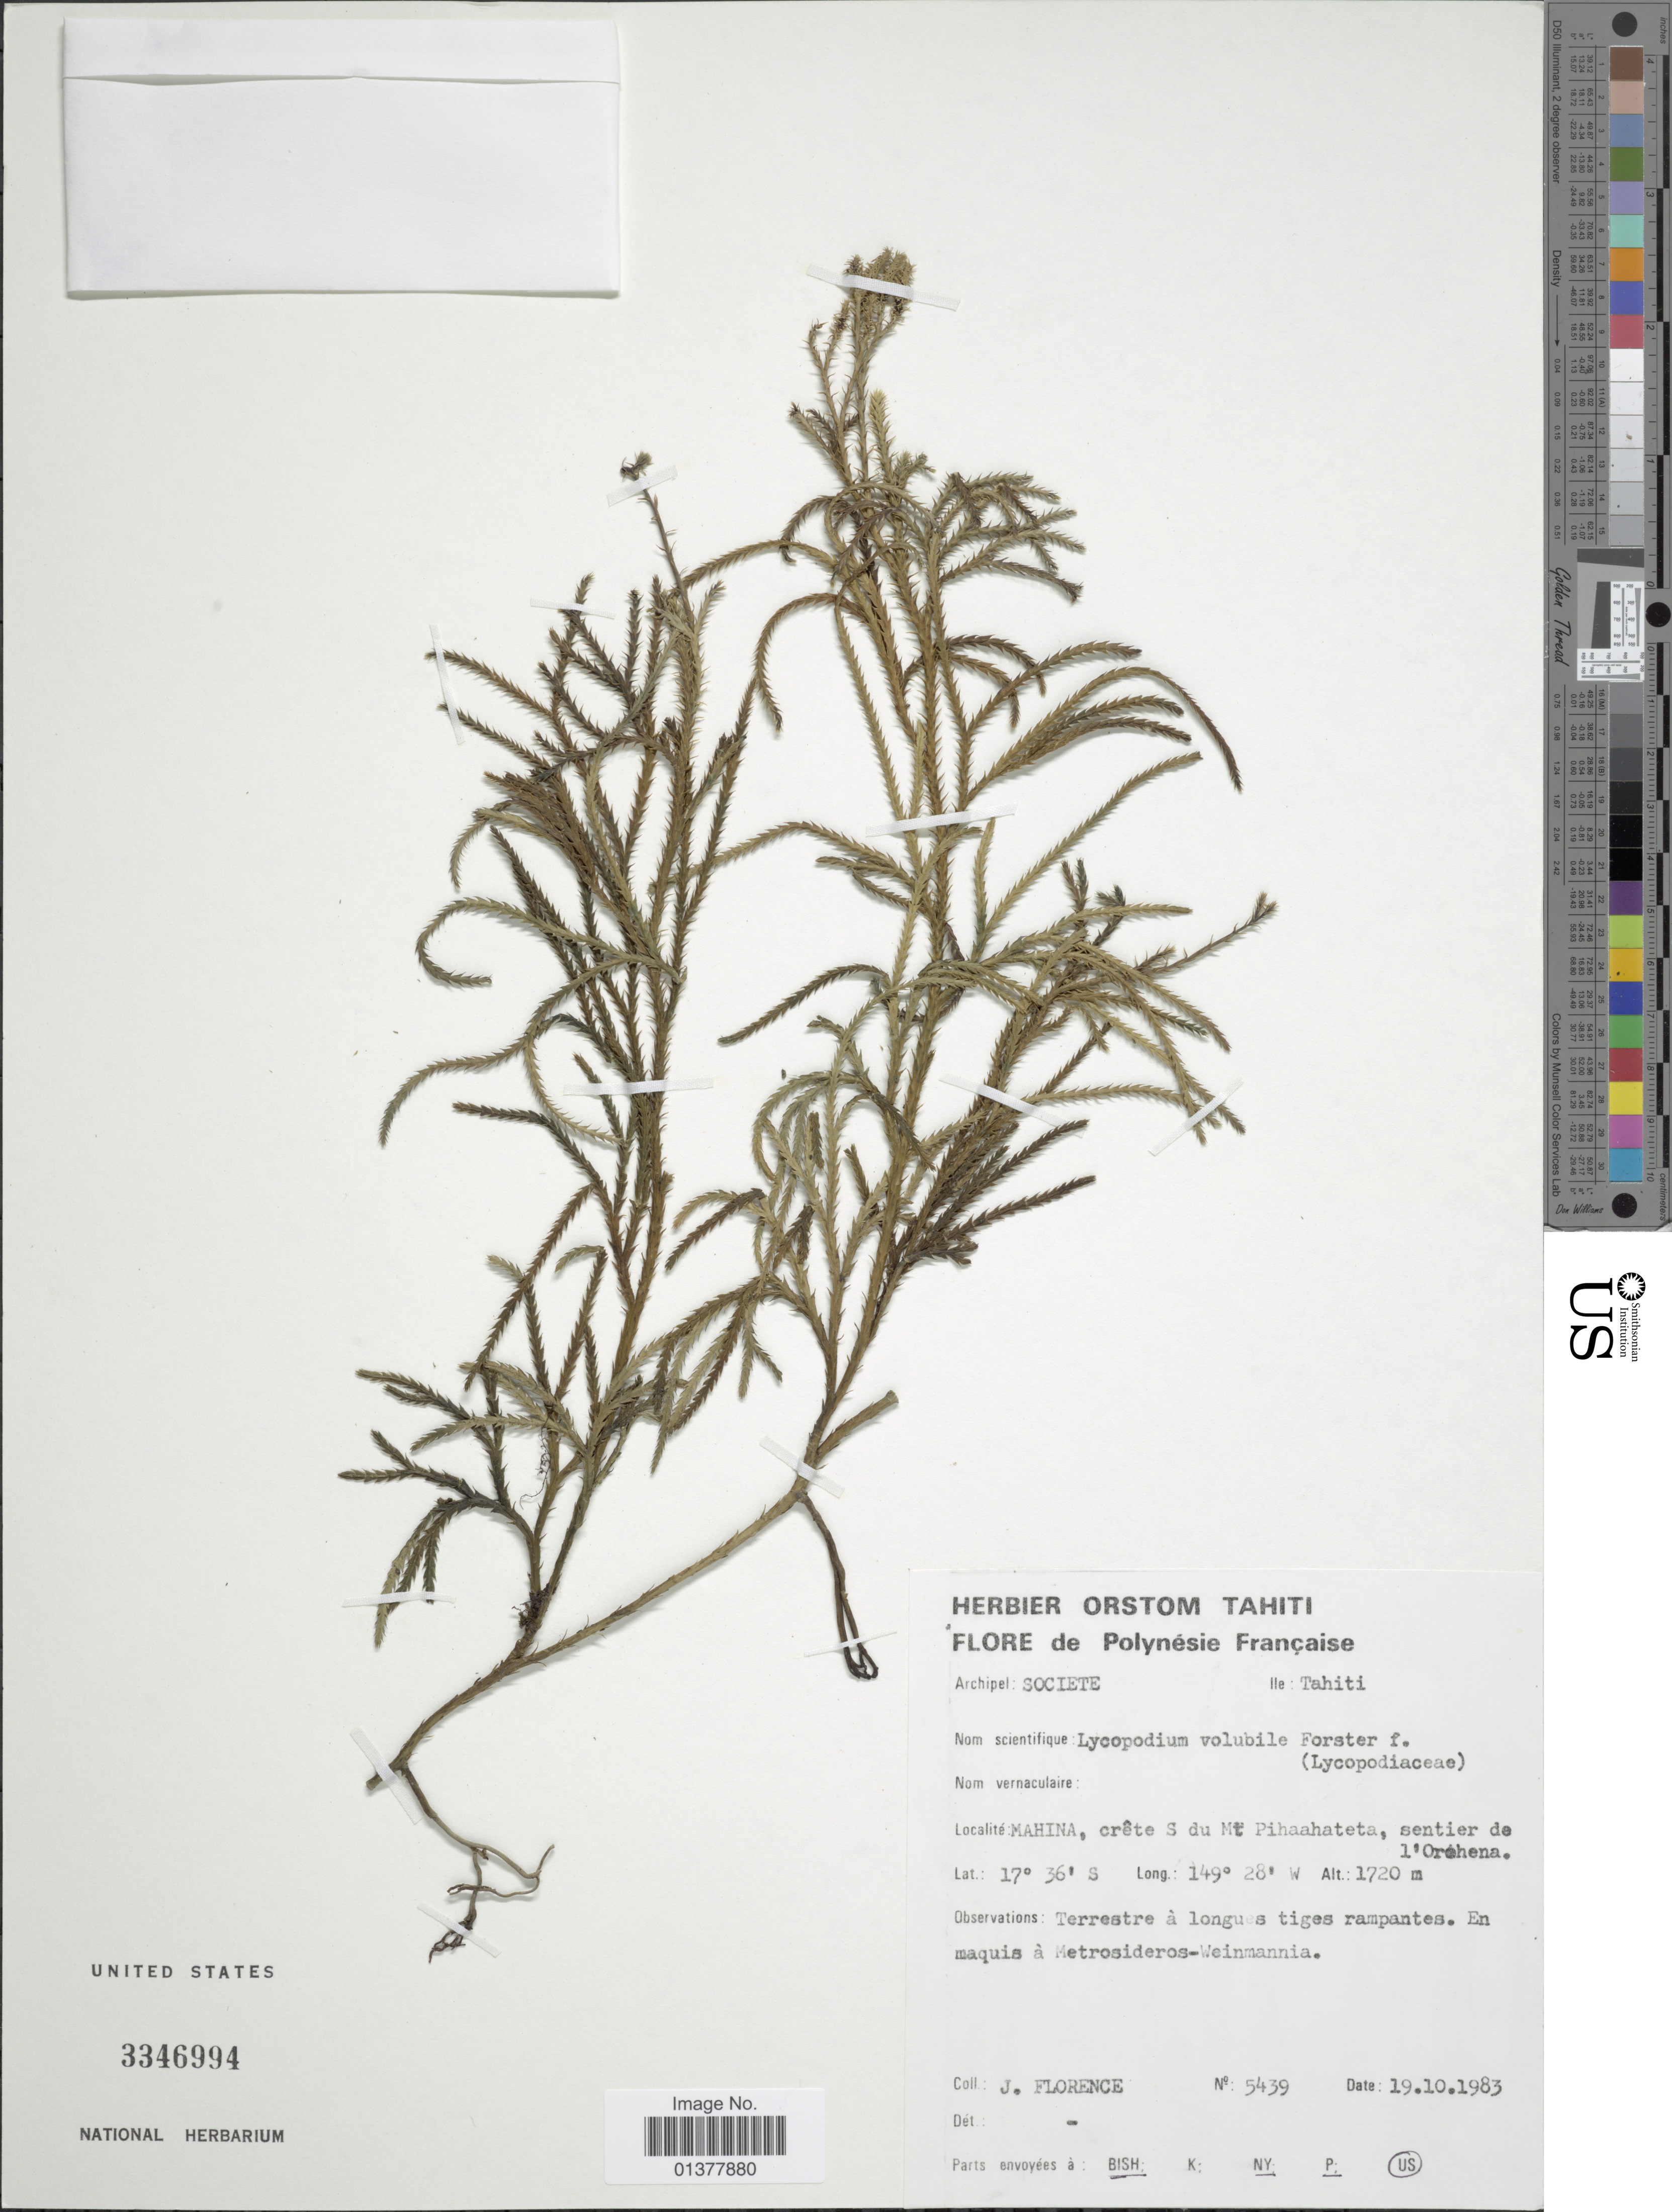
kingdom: Plantae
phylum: Tracheophyta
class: Lycopodiopsida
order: Lycopodiales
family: Lycopodiaceae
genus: Pseudodiphasium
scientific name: Pseudodiphasium volubile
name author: (G. Forst.) Holub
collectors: J. Florence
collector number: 5439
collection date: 1983-10-19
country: French Polynesia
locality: Mahina, crete S du Mt. Pihaahateta, sentier de l'Orohena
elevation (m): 1720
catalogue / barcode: US 3346994